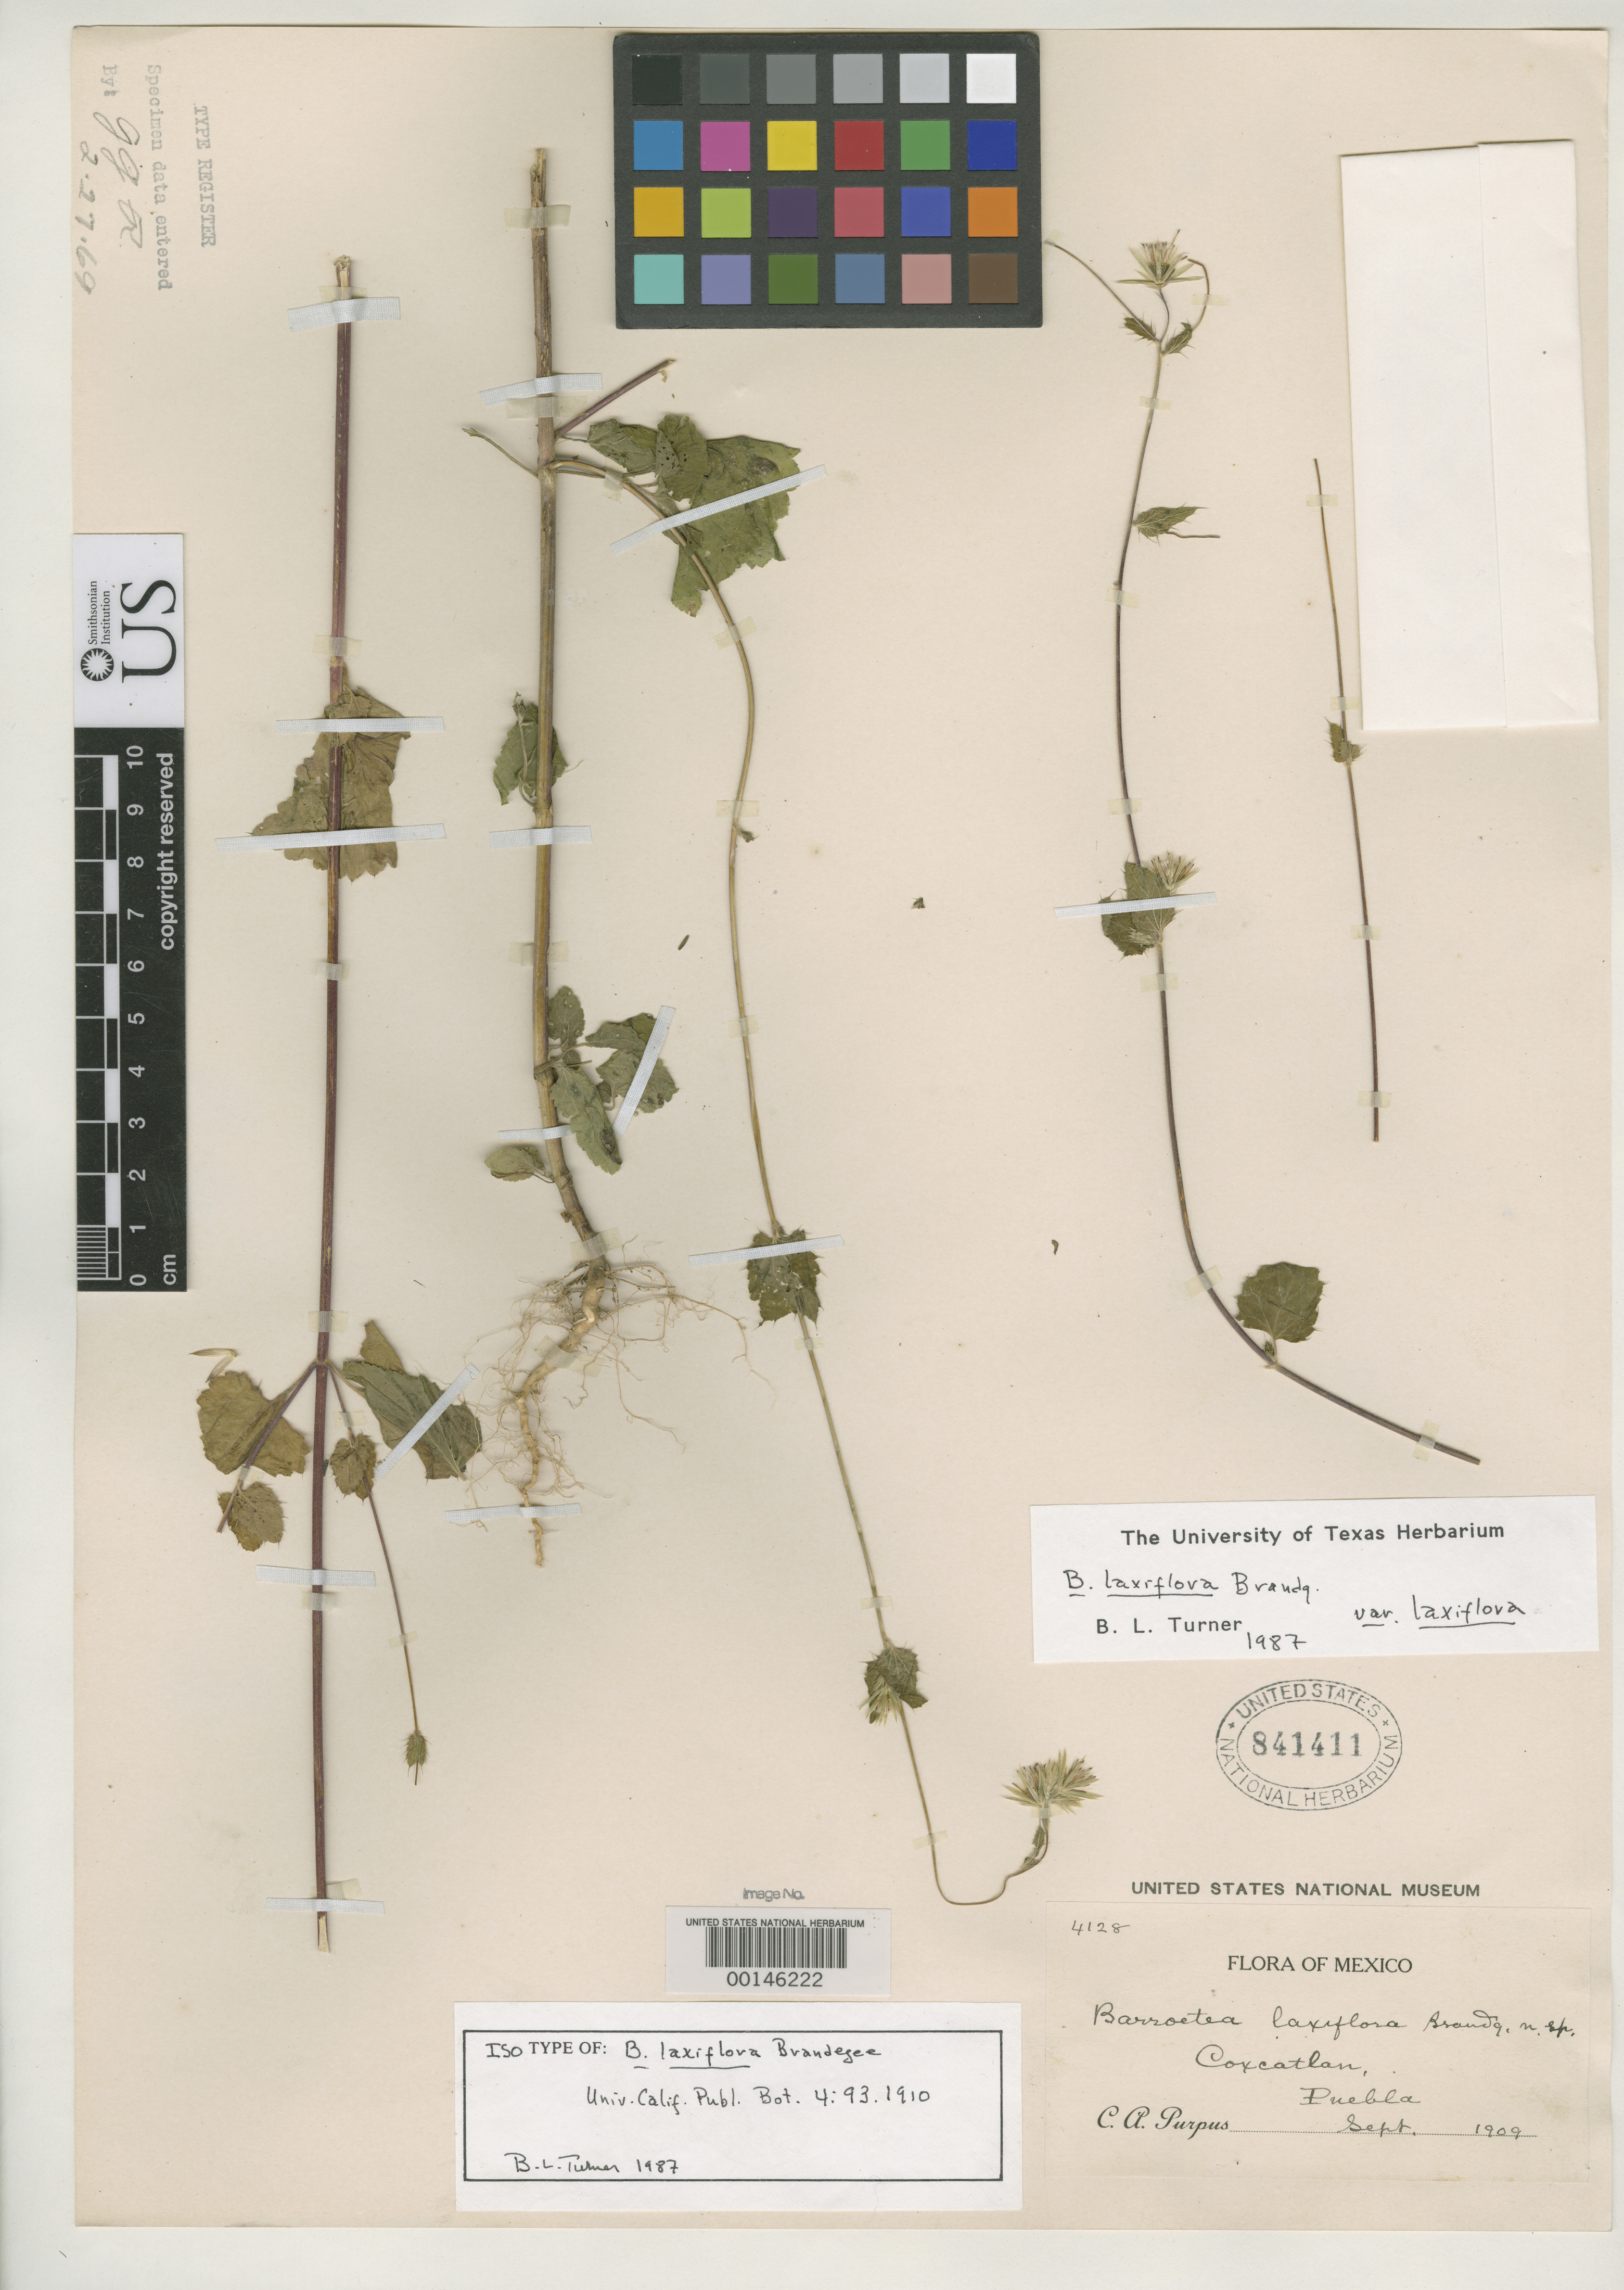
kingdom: Plantae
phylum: Tracheophyta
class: Magnoliopsida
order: Asterales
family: Asteraceae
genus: Barroetea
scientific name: Barroetea laxiflora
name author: Brandegee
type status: Isotype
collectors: C. A. Purpus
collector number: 4128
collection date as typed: Sep 1909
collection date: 1909-09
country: Mexico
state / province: Puebla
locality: Coxcatlan.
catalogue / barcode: US 841411